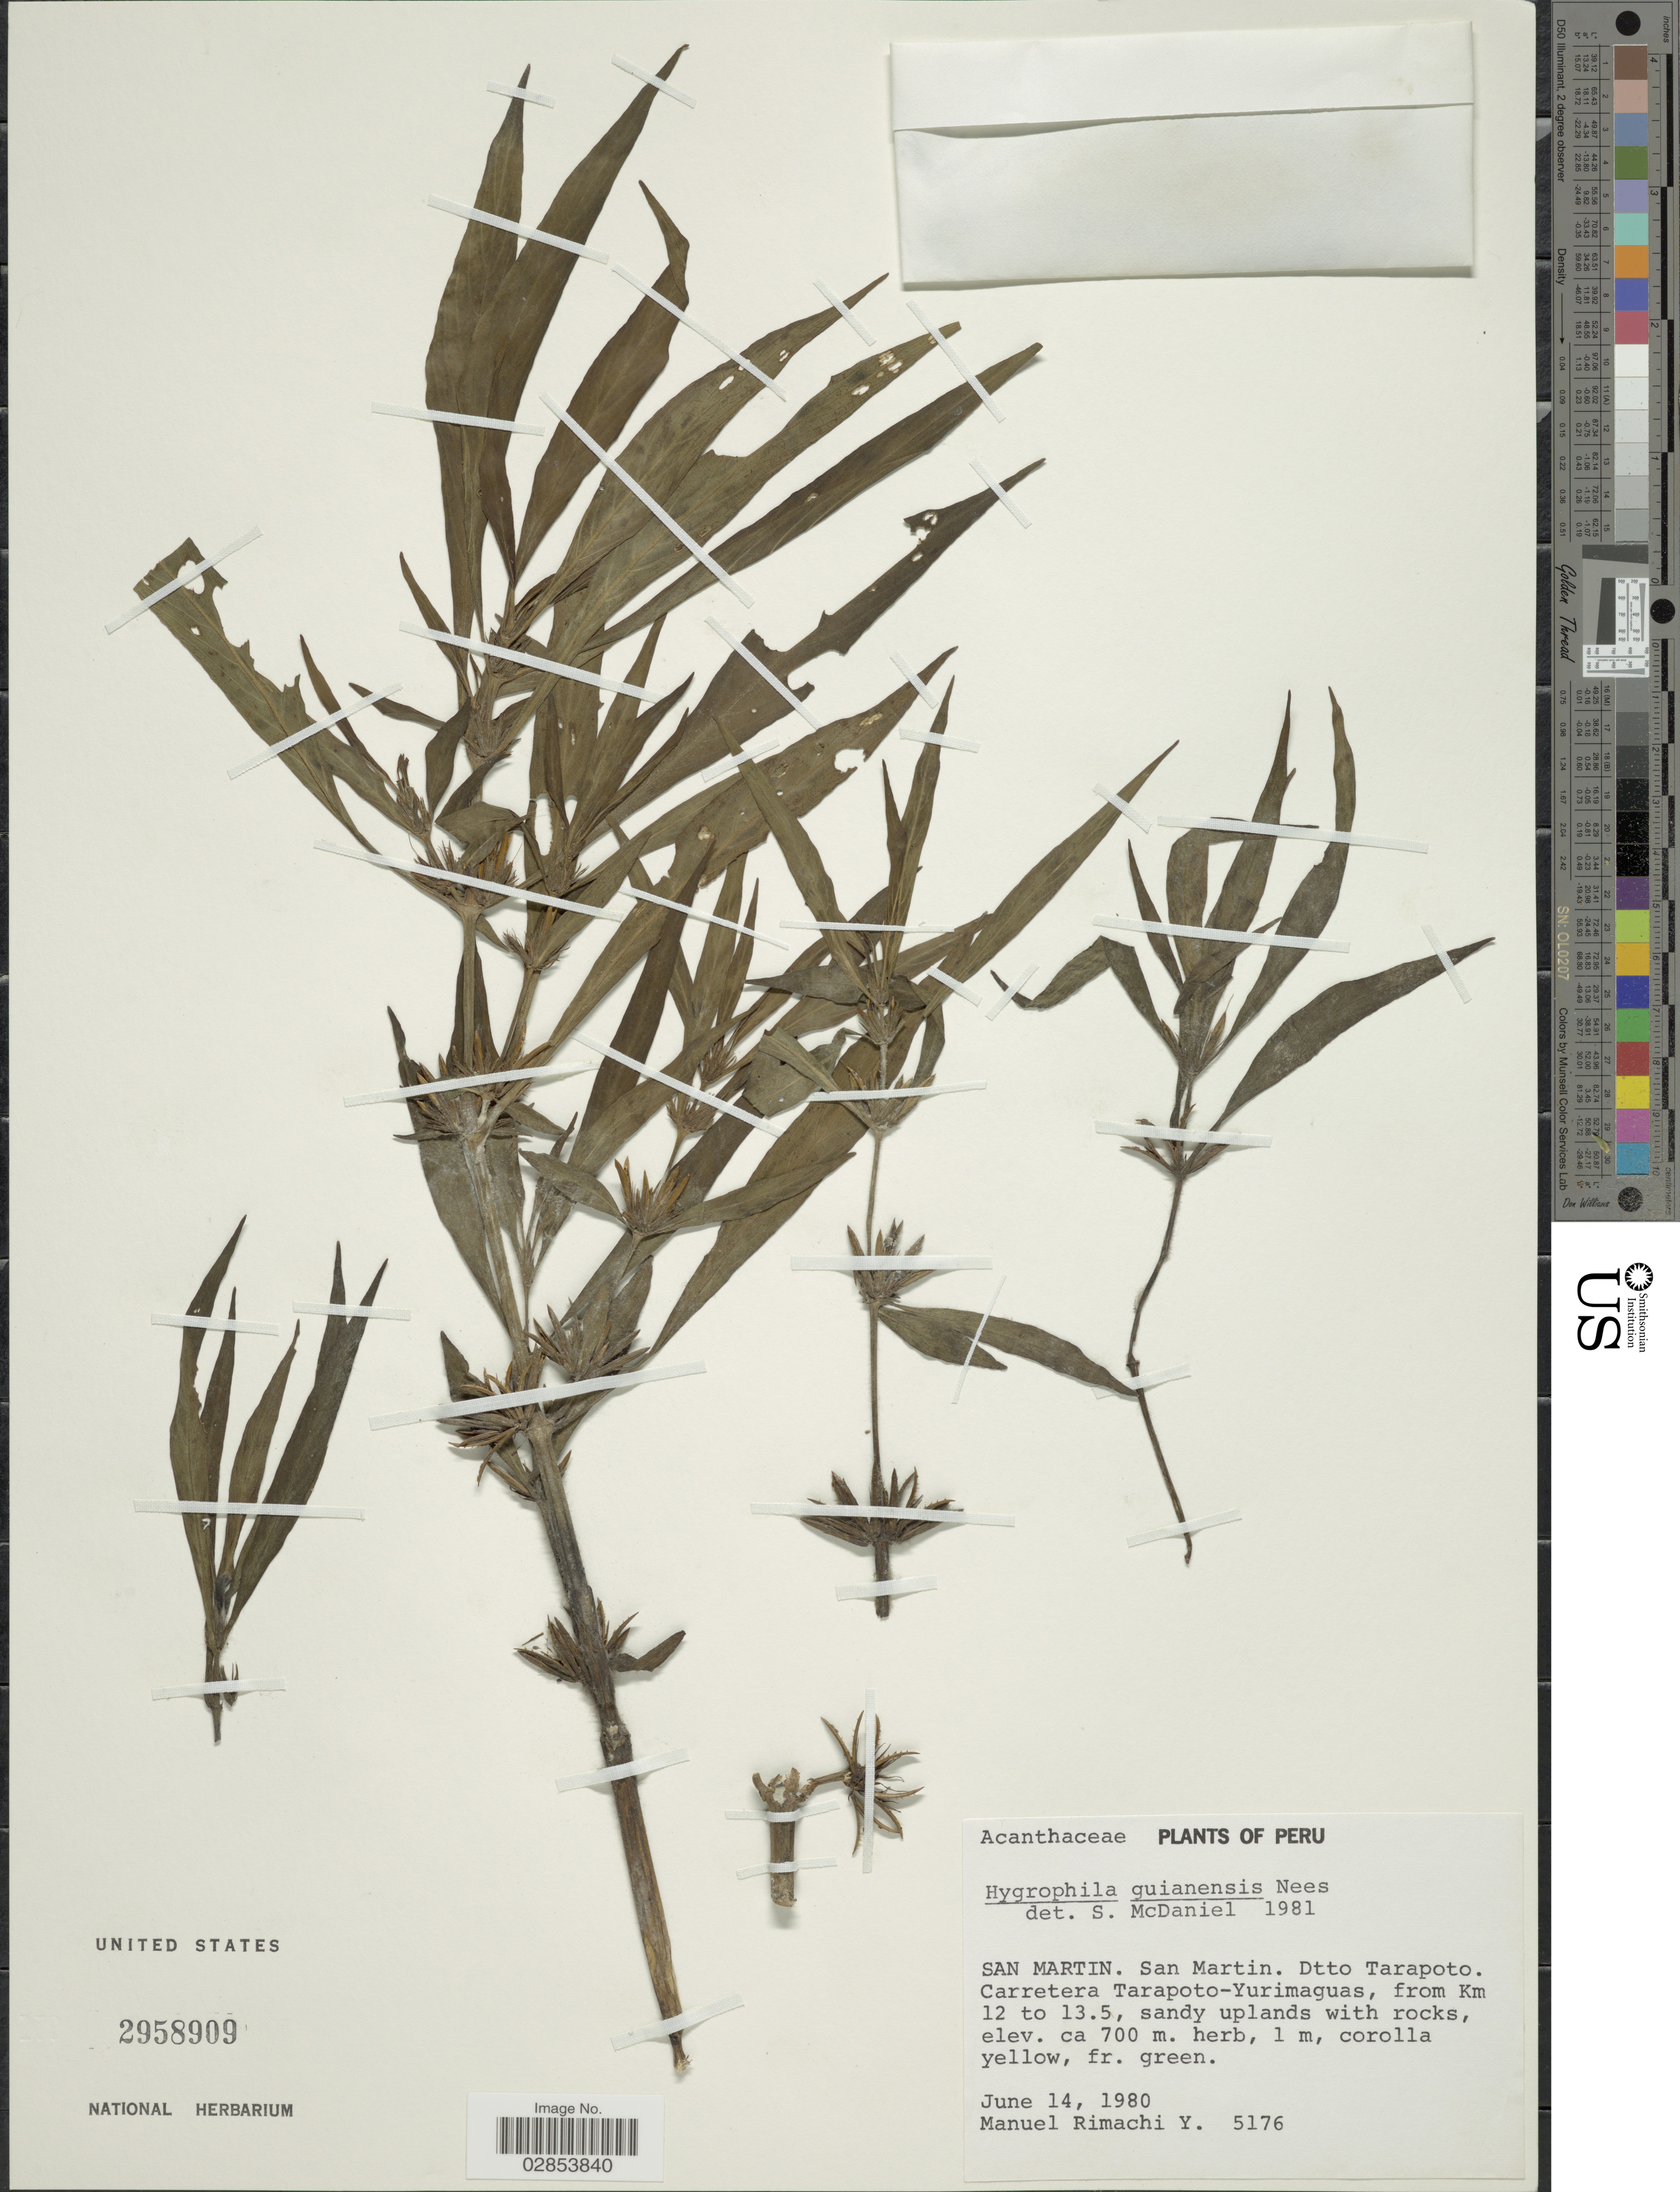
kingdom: Plantae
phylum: Tracheophyta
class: Magnoliopsida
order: Lamiales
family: Acanthaceae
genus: Hygrophila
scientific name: Hygrophila costata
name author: Nees & T. Nees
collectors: M. Rimachi Y.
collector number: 5176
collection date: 1980-06-14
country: Peru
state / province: San Martín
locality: San Martin. Dtto. Tarapoto. Carretera Tarapoto-Yurimaguas, from Km 12 to 13.5.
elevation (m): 700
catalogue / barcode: US 2958909